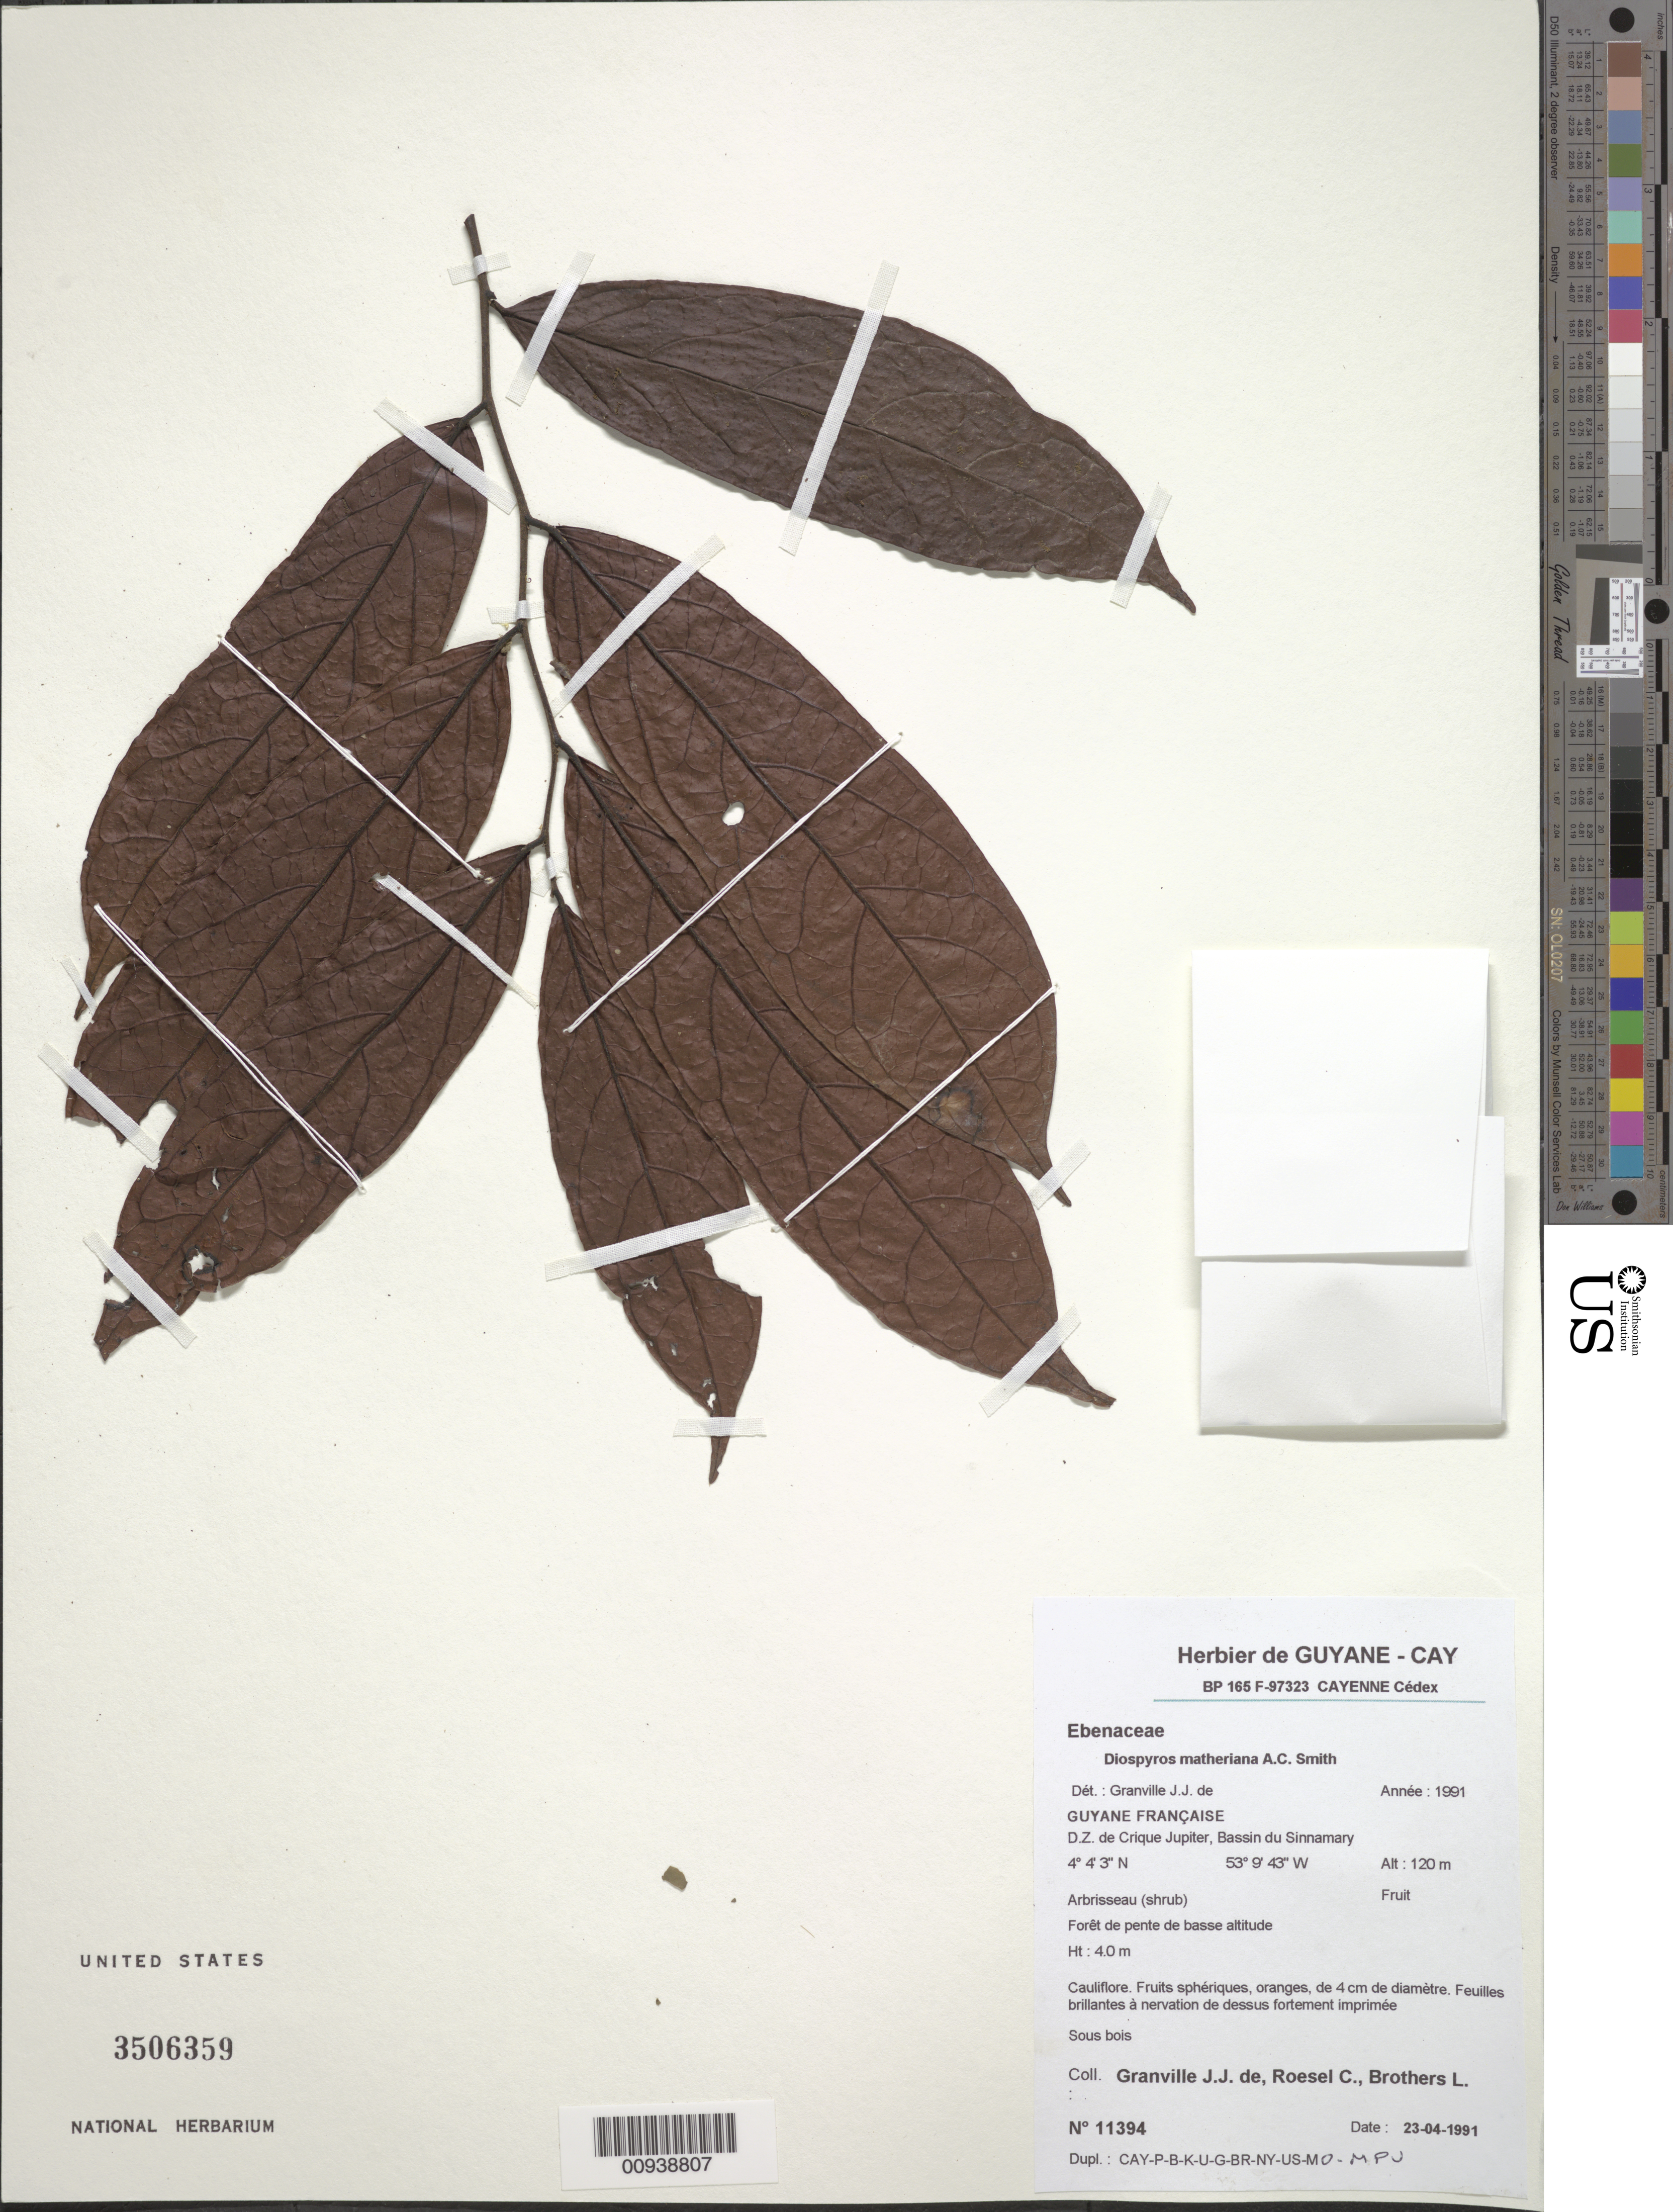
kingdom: Plantae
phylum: Tracheophyta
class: Magnoliopsida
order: Ericales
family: Ebenaceae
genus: Diospyros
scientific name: Diospyros matheriana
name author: A.C. Sm.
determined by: Granville, J. J. de, (CAY), Institut de Recherche pour le Developpement (IRD) (FRENCH GUIANA)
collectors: J.-J. de Granville, C. S. Roesel & L. Brothers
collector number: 11394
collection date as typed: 23-Apr-91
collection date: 1991-04-23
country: French Guiana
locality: D.Z. du Haut-Kourcibo, Bassin du Sinnamary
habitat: Forêt de pente de basse altitude; sous bois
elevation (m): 120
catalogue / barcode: US 3506359